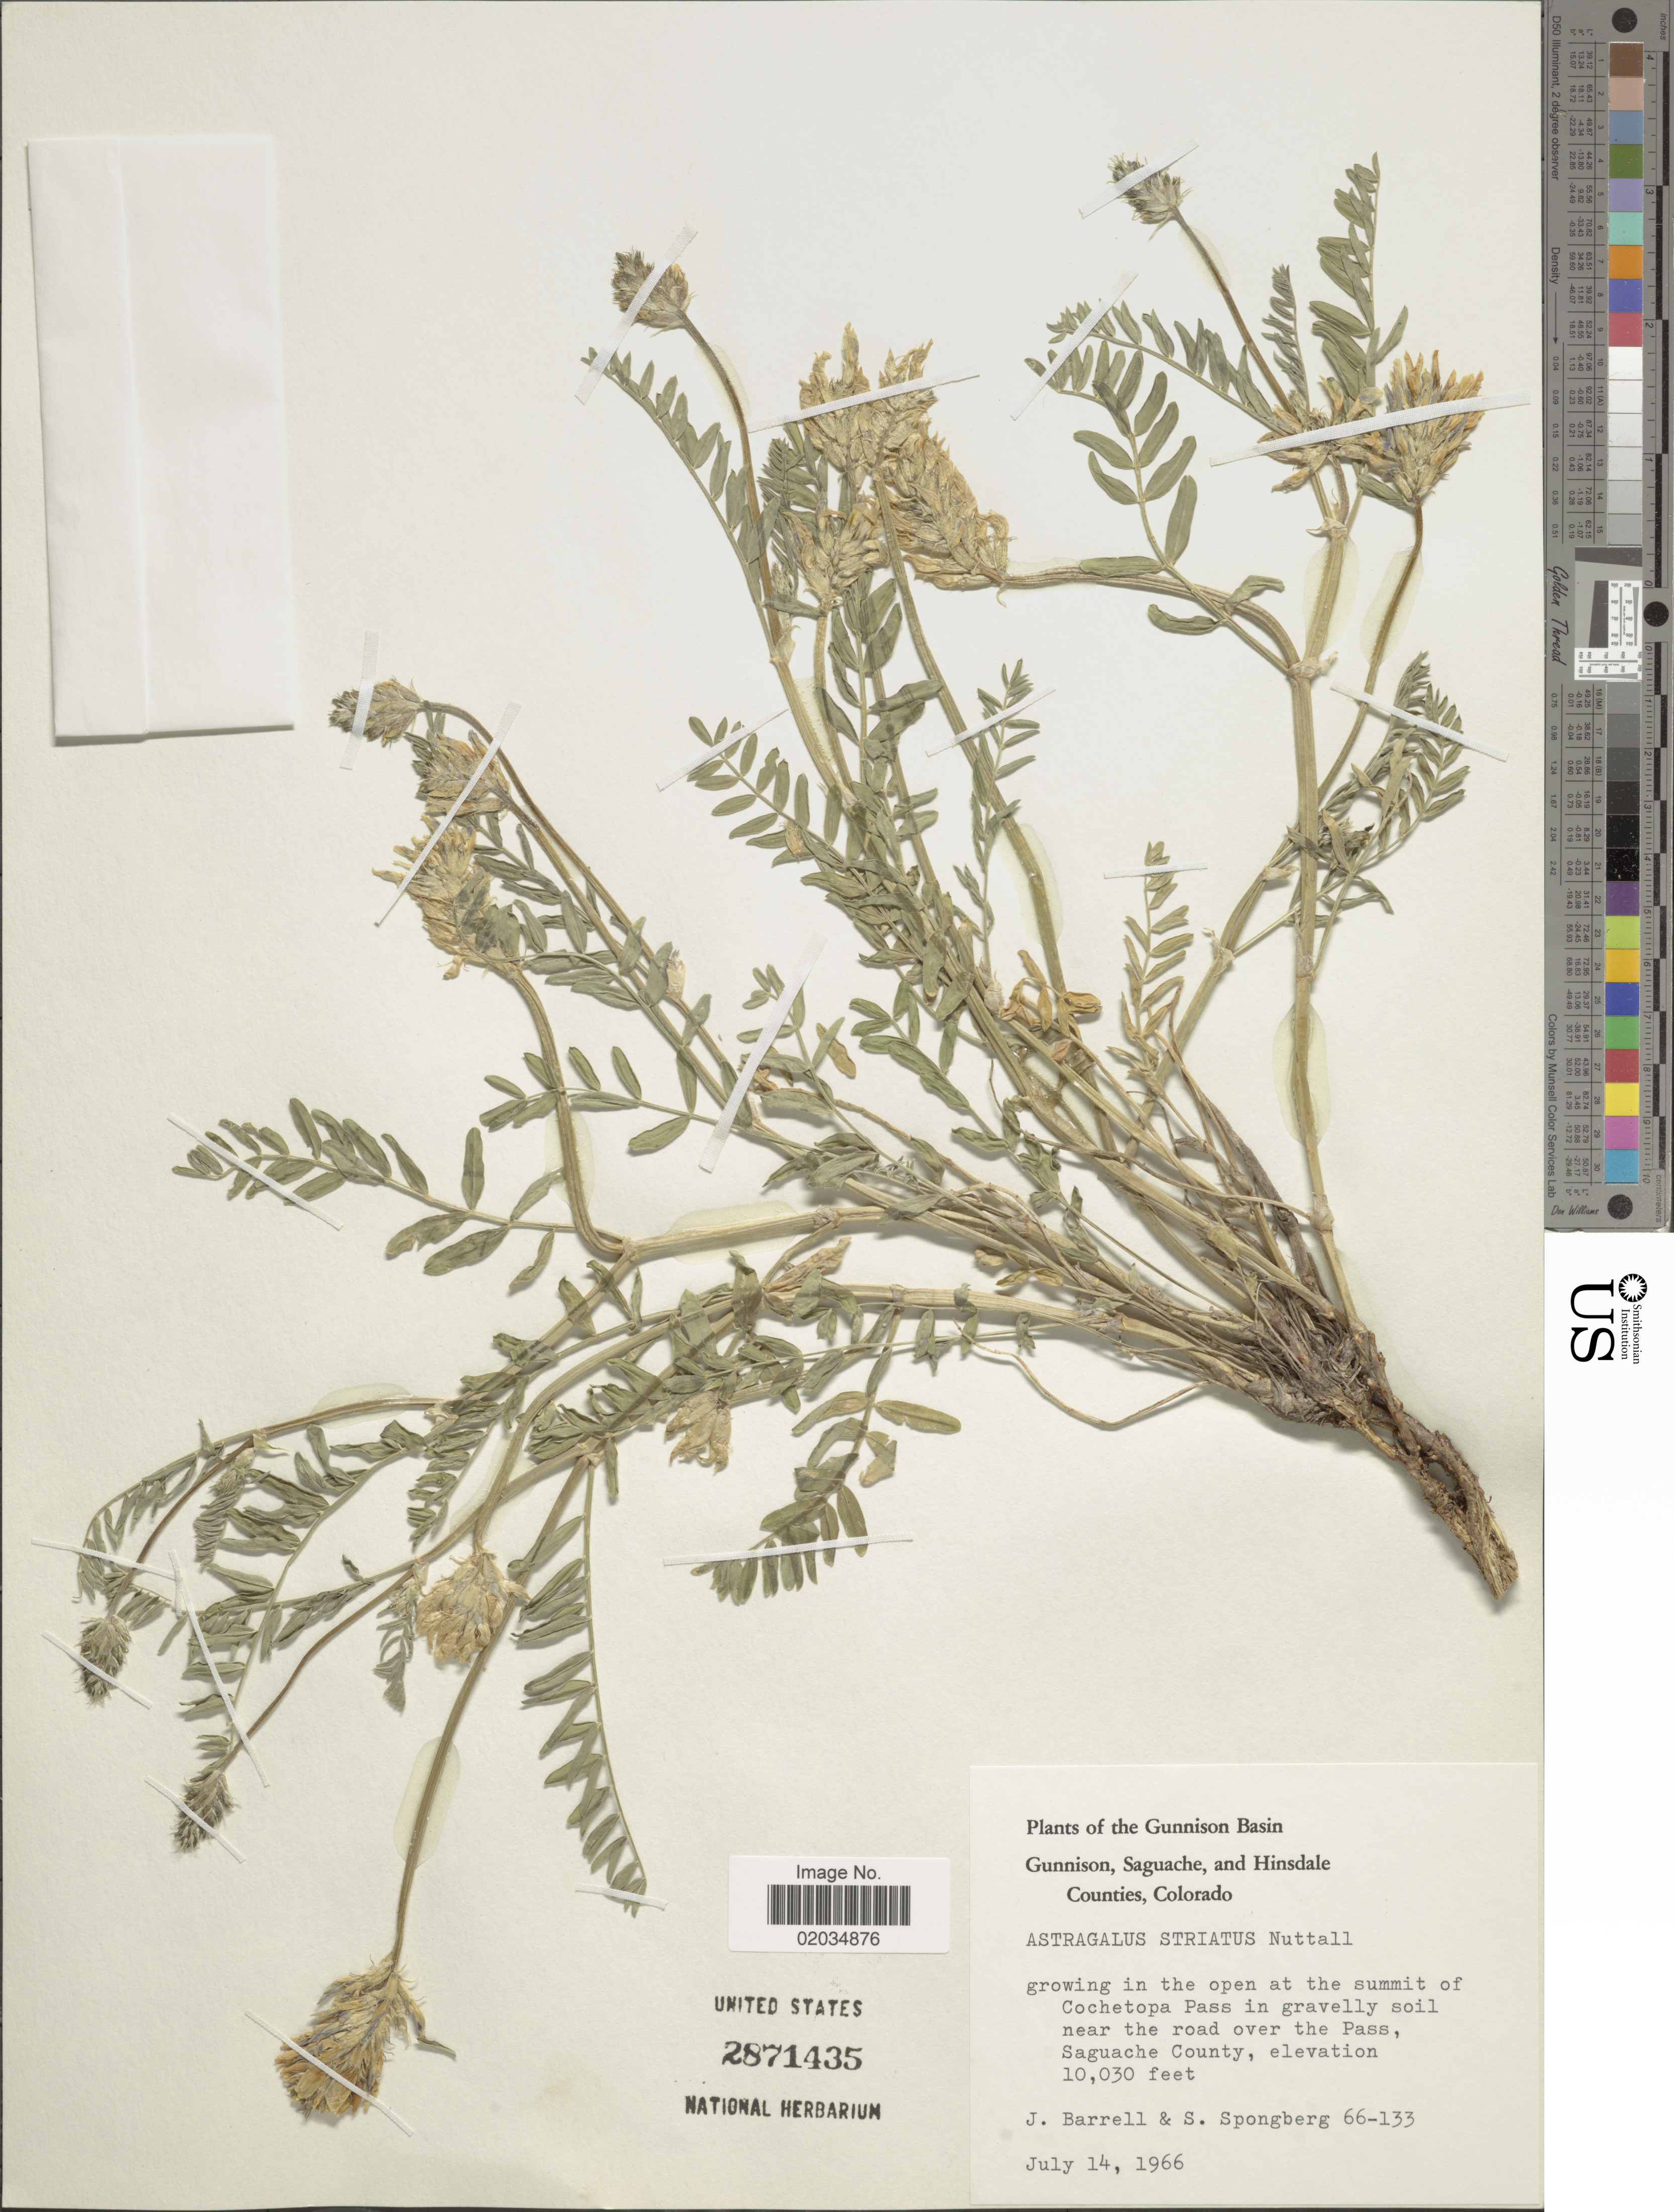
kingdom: Plantae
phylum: Tracheophyta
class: Magnoliopsida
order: Fabales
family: Fabaceae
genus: Astragalus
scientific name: Astragalus adsurgens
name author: Pall.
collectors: J. Barrell & S. A.Spongberg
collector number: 66-133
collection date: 1966-07-14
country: United States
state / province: Colorado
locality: Gunnison Basin, Gunnison, Saguache, and Hinsdale Counties, growing in the open at the summit of Cochetopa Pass in gravelly soil near the road over the Pass, Saguache County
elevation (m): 3057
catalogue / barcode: US 2871435